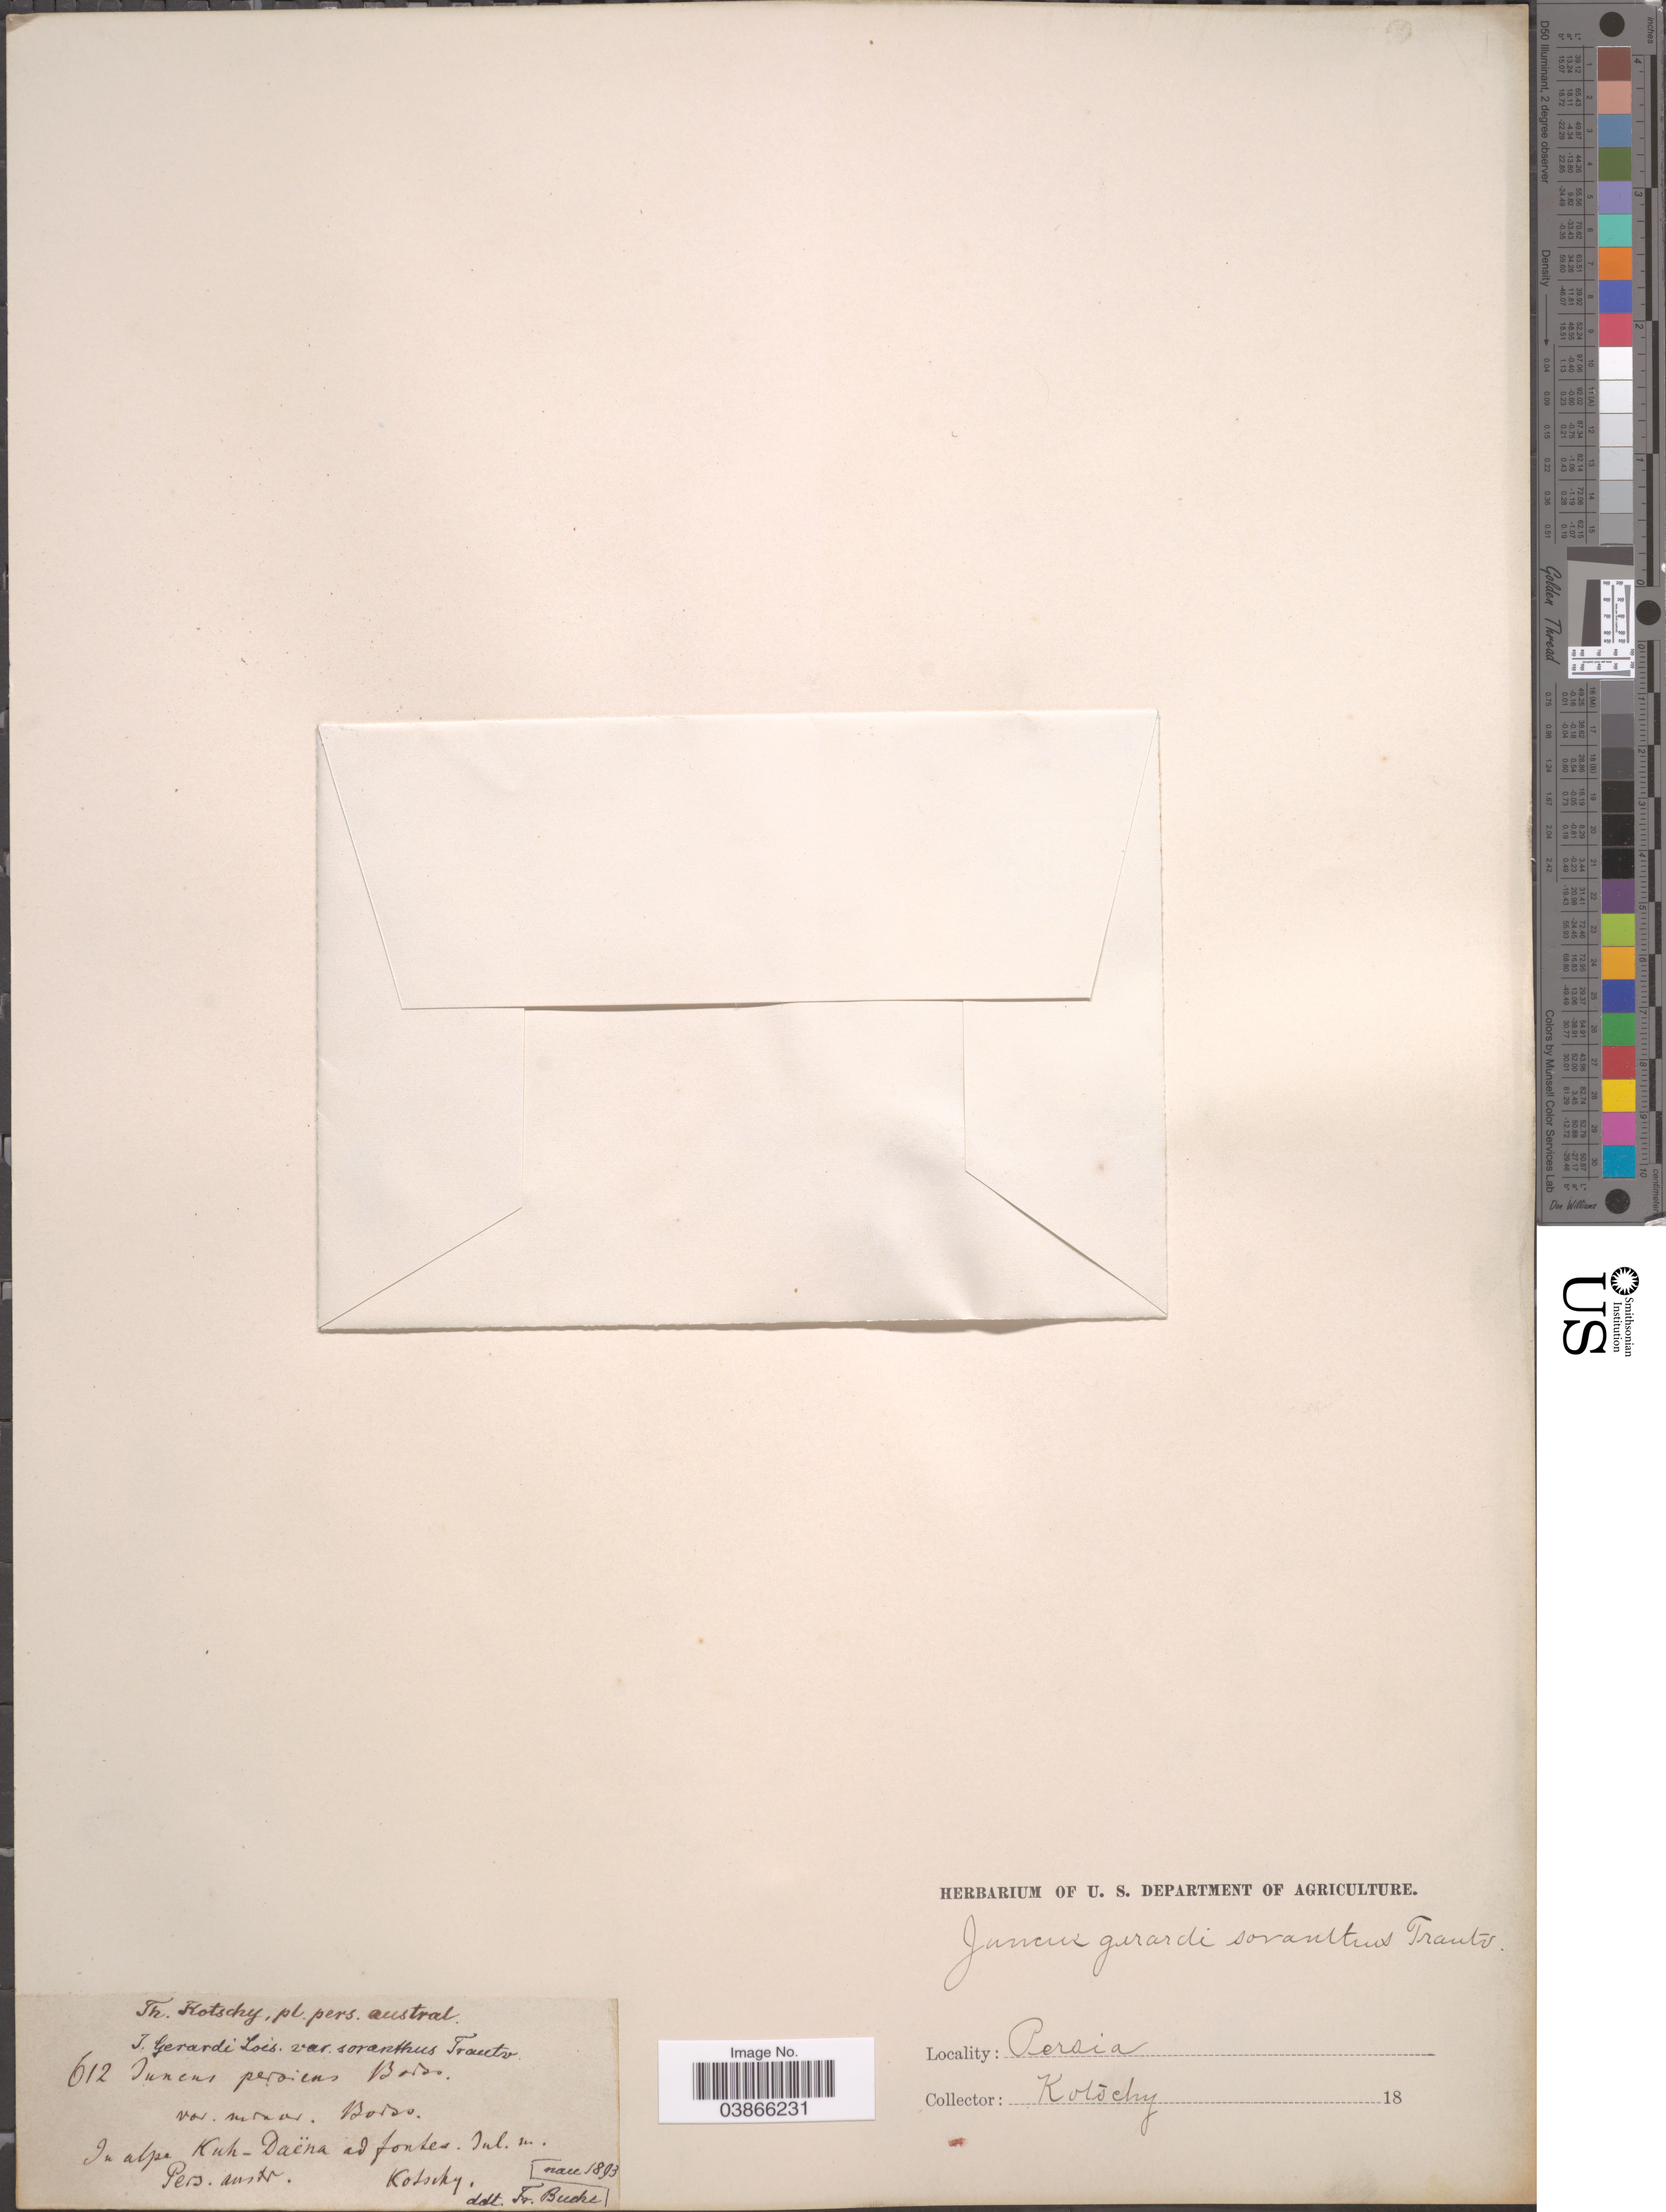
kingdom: Plantae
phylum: Tracheophyta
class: Liliopsida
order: Poales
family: Juncaceae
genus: Juncus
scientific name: Juncus gerardi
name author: Loisel.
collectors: Kotschy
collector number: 612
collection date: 1893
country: Iran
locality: In alpe Kuh-Daena ad fontes. Persia.